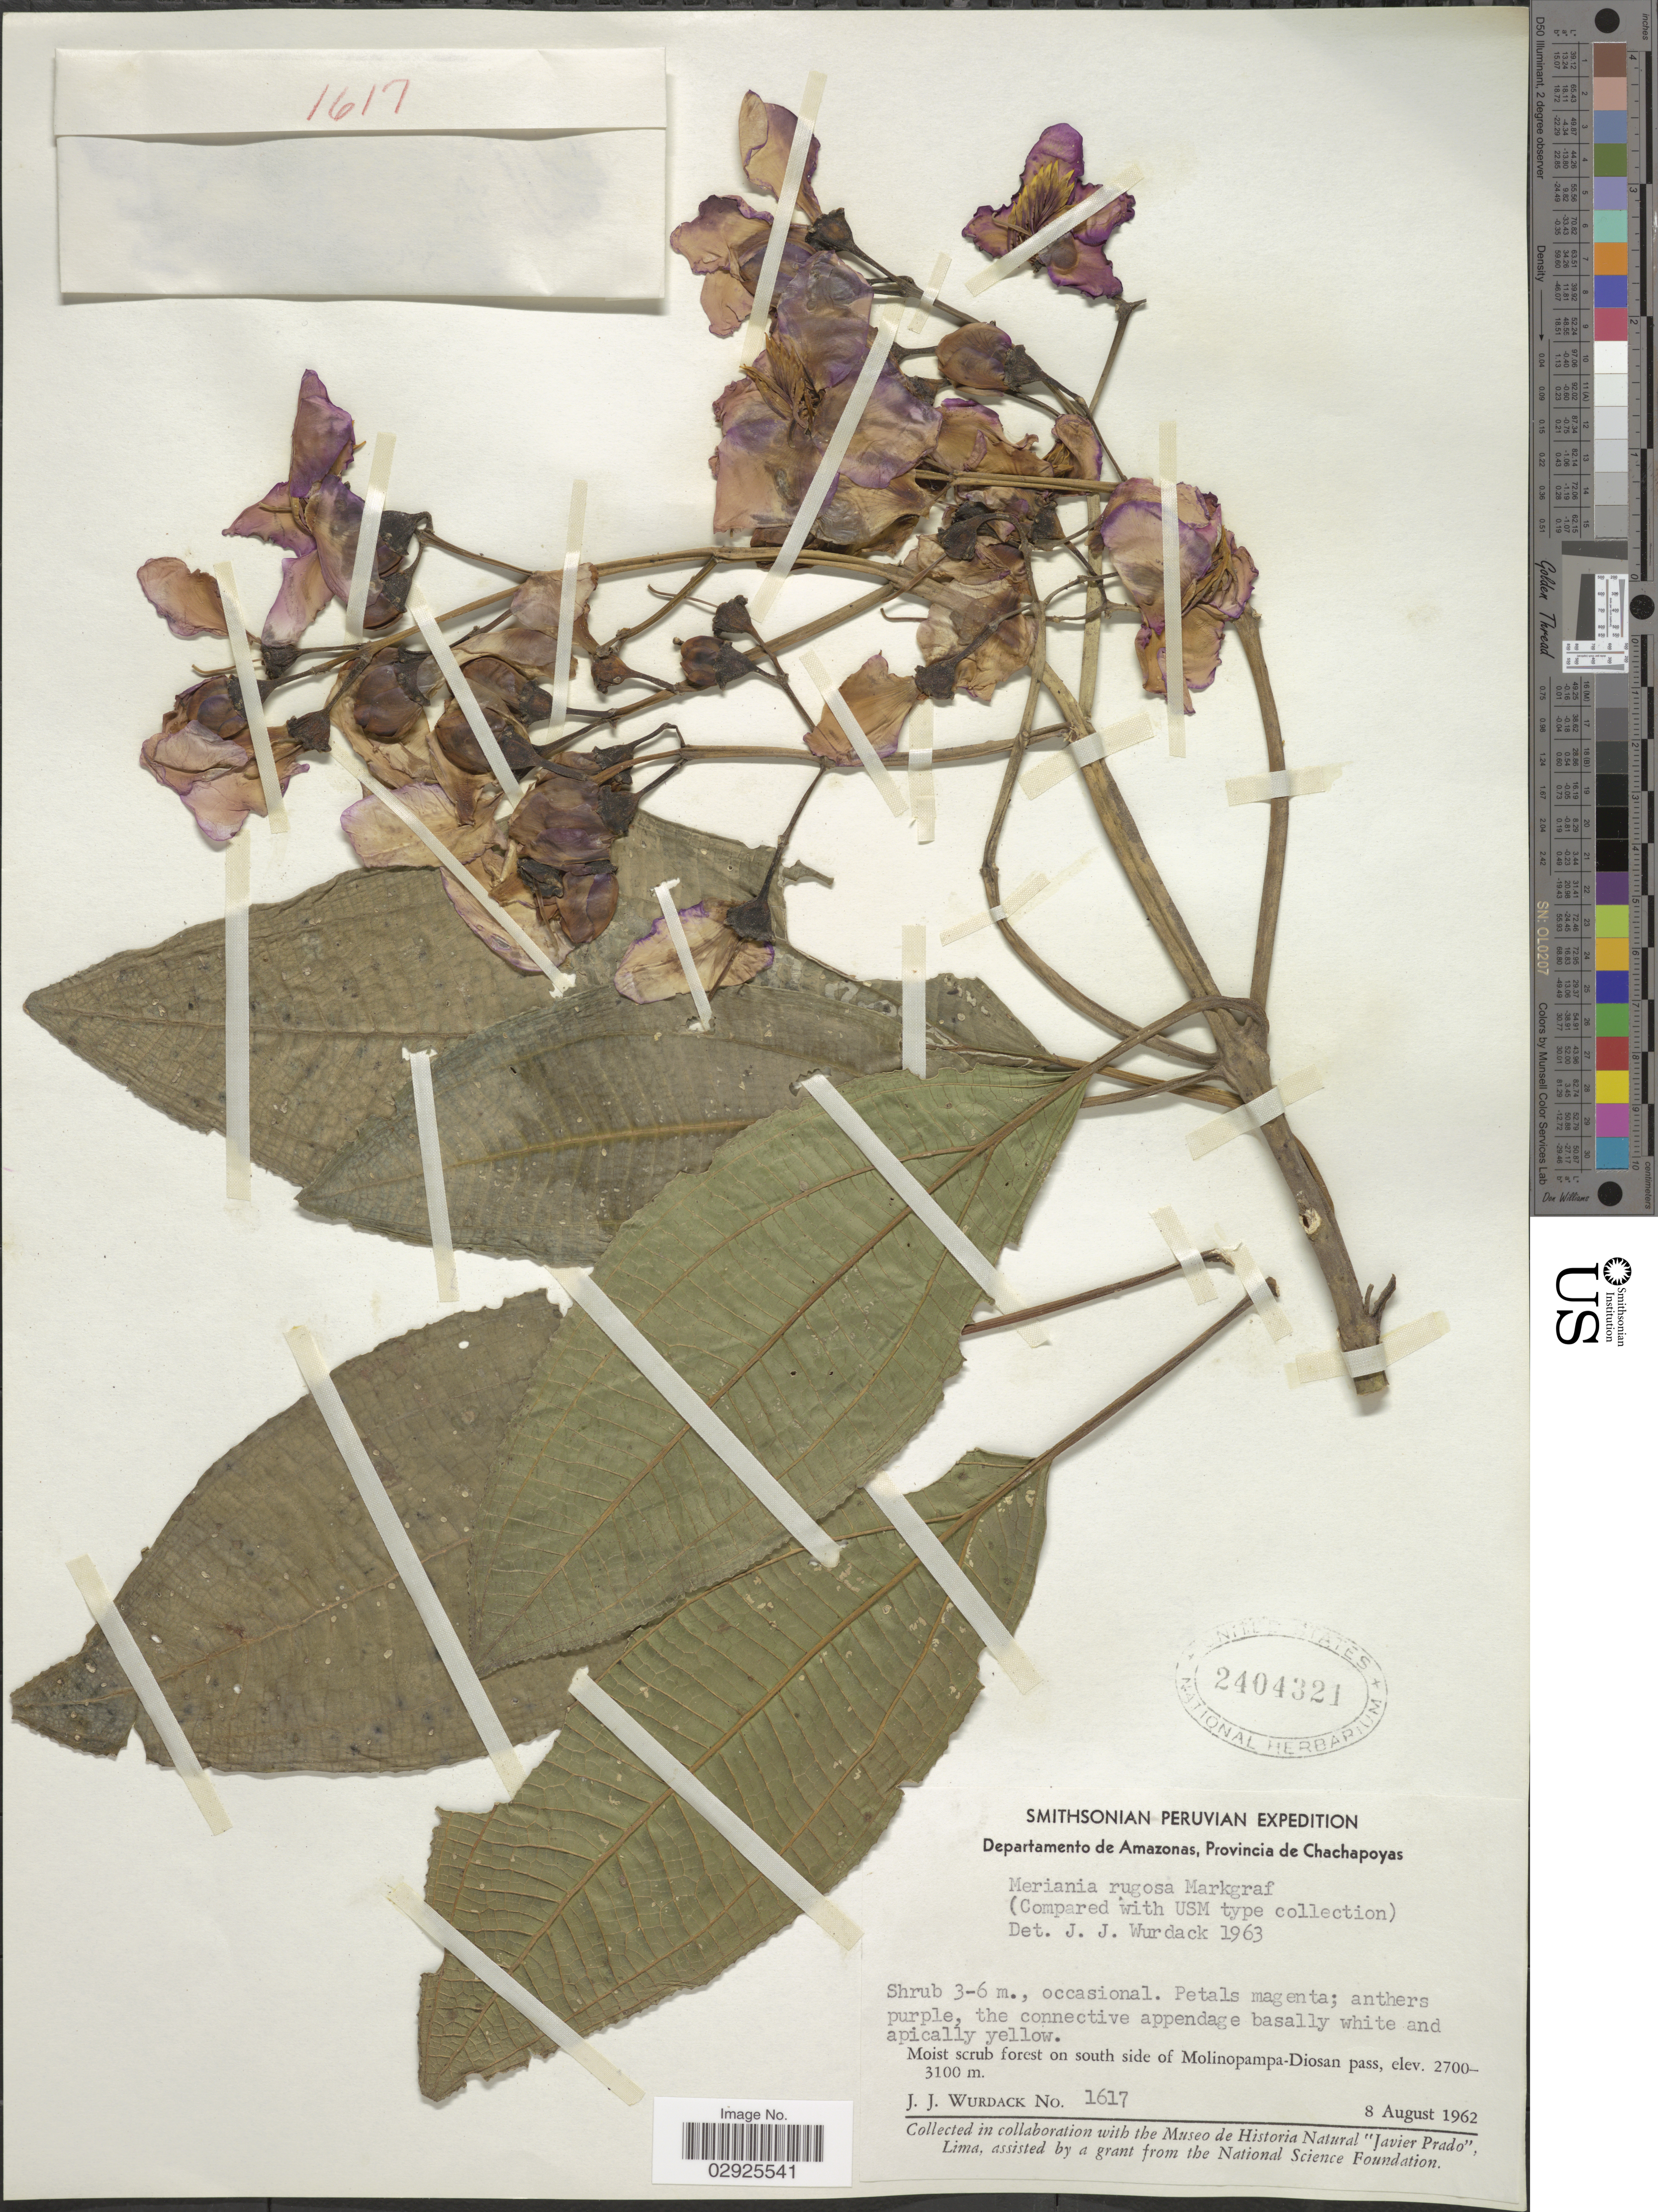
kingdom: Plantae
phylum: Tracheophyta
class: Magnoliopsida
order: Myrtales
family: Melastomataceae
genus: Meriania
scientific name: Meriania rugosa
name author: Markgr.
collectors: J. J. Wurdack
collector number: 1617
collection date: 1962-08-08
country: Peru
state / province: Amazonas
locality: Departamento de Amazonas, Provincia de Chachapoyas, Moist scrub forest on south side of Molinopampa-Diosan pass.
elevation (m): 2700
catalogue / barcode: US 2404321